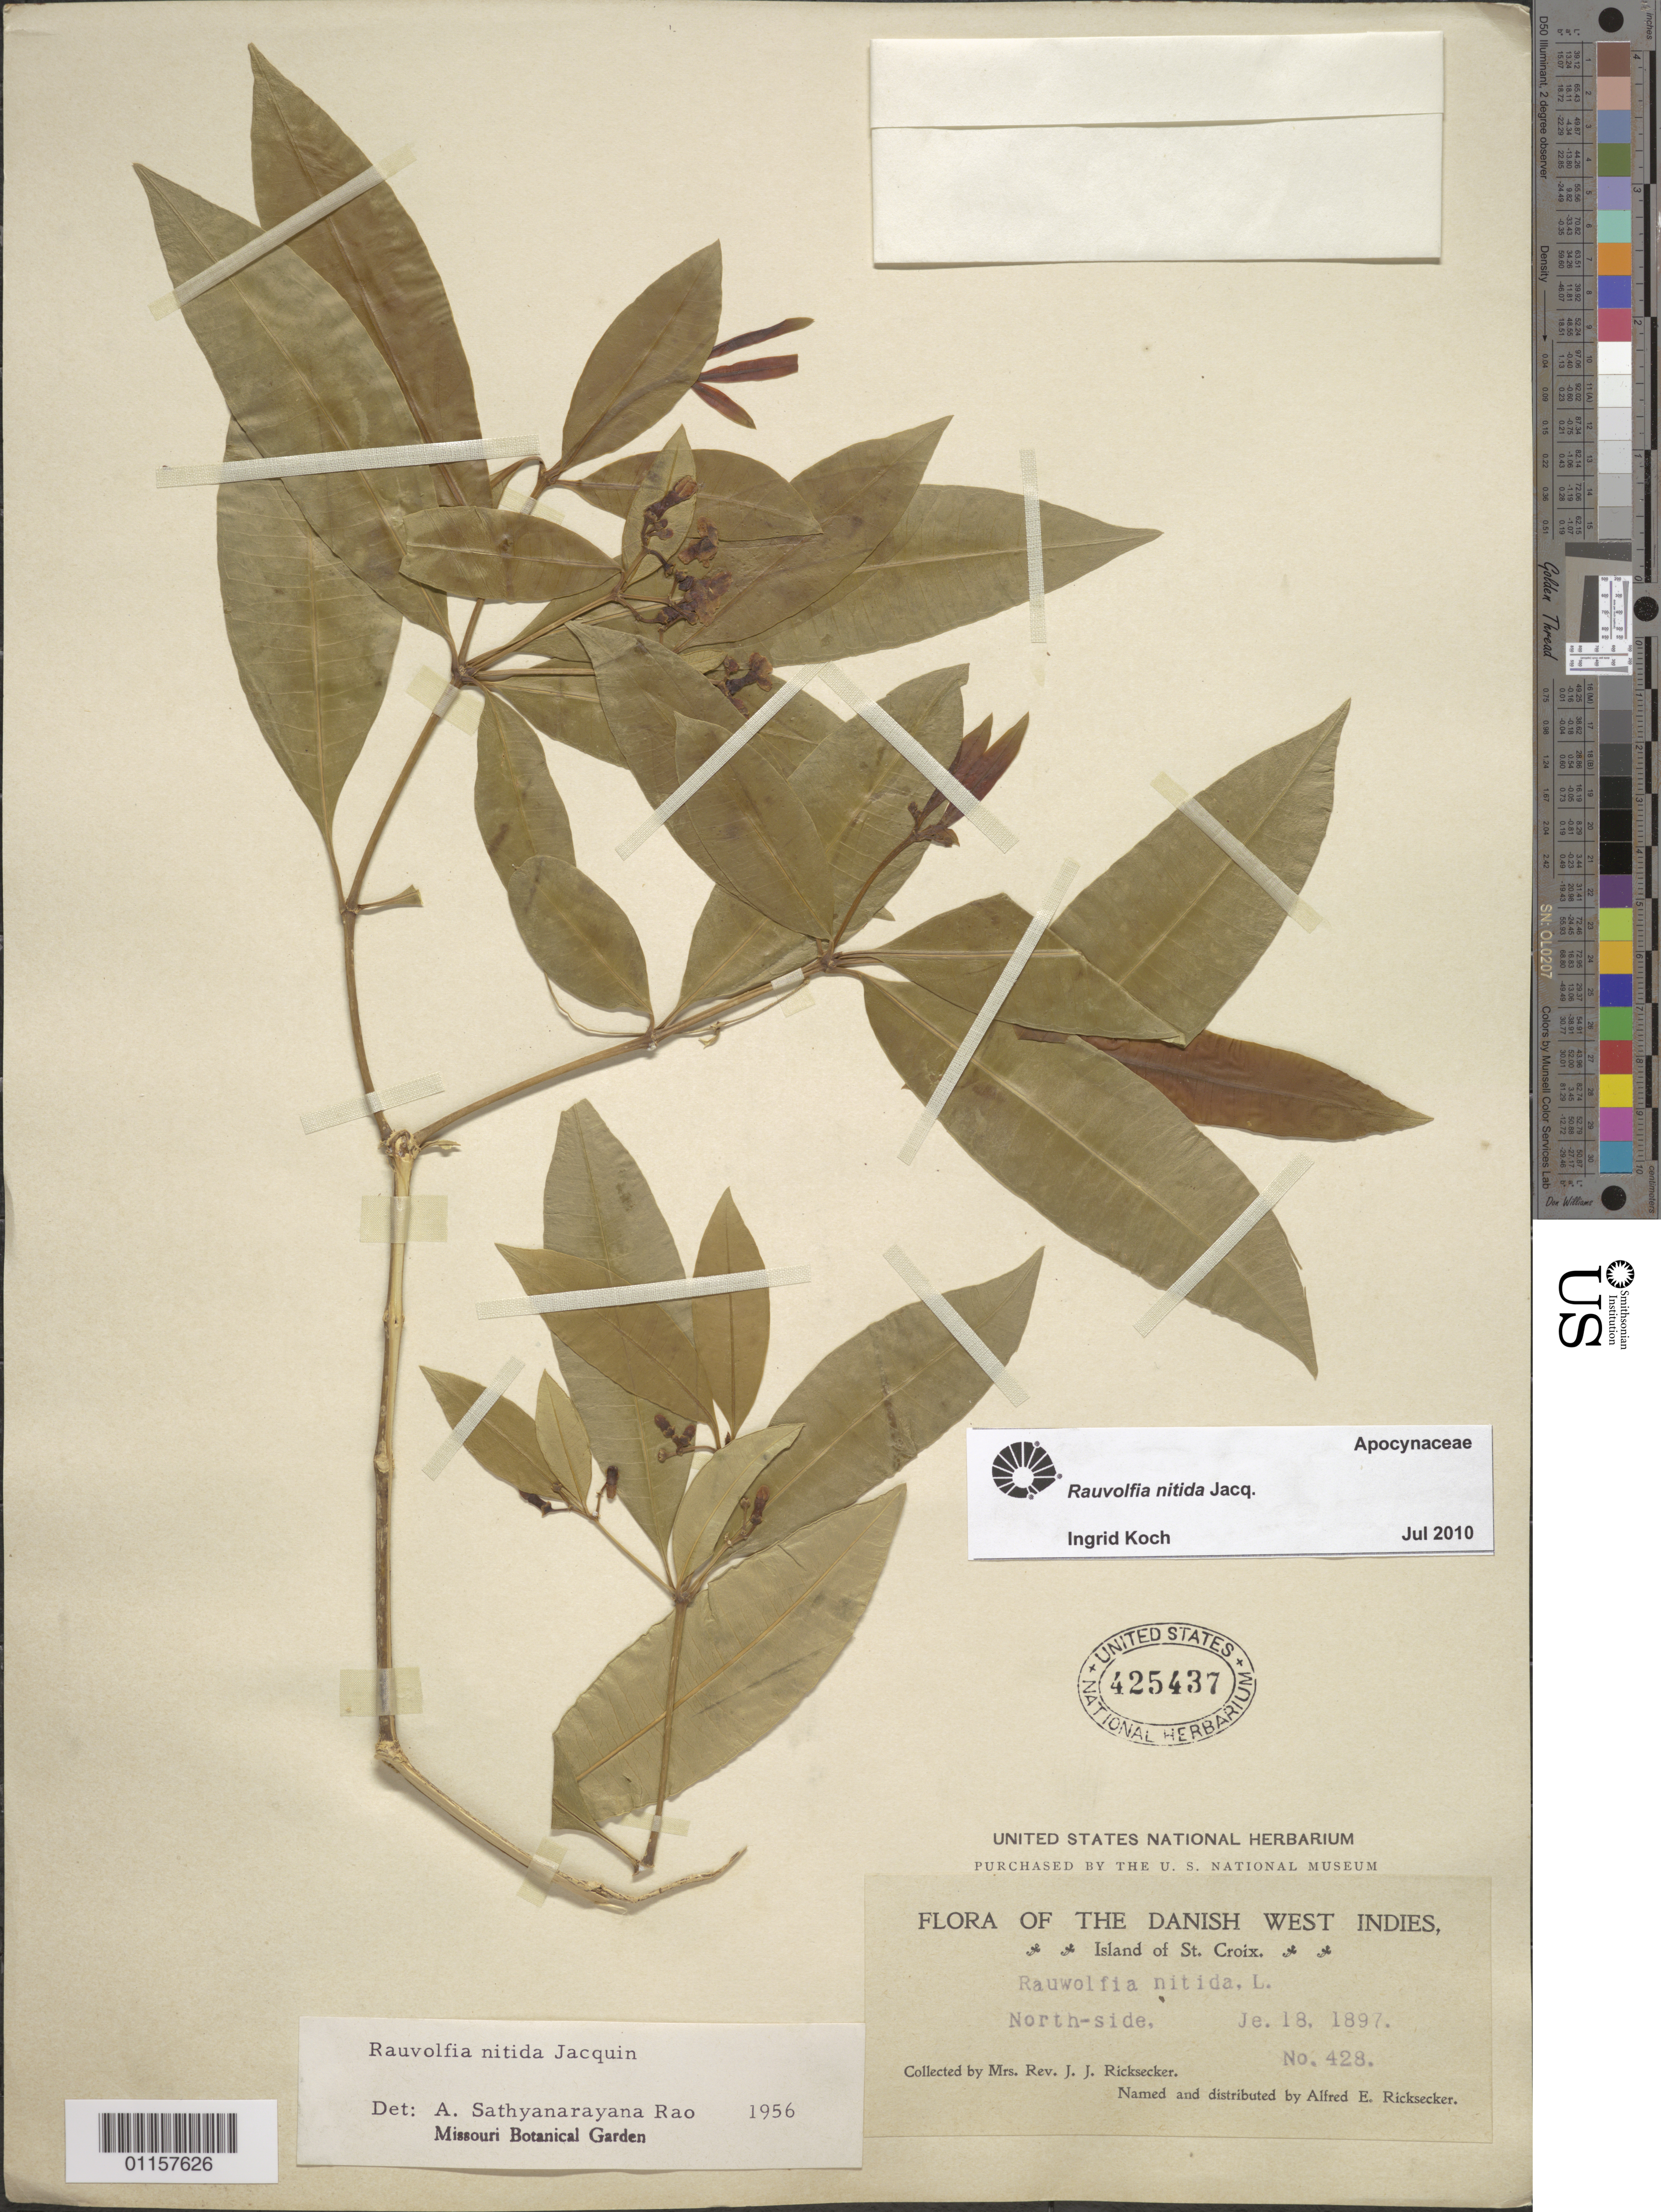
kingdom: Plantae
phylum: Tracheophyta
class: Magnoliopsida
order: Gentianales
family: Apocynaceae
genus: Rauvolfia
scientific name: Rauvolfia nitida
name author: Jacq.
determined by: Koch, I.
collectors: Mrs. J. J. Ricksecker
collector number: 428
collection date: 1897-06-18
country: U.S. Virgin Islands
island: St. Croix I.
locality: North-side.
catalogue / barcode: US 425437